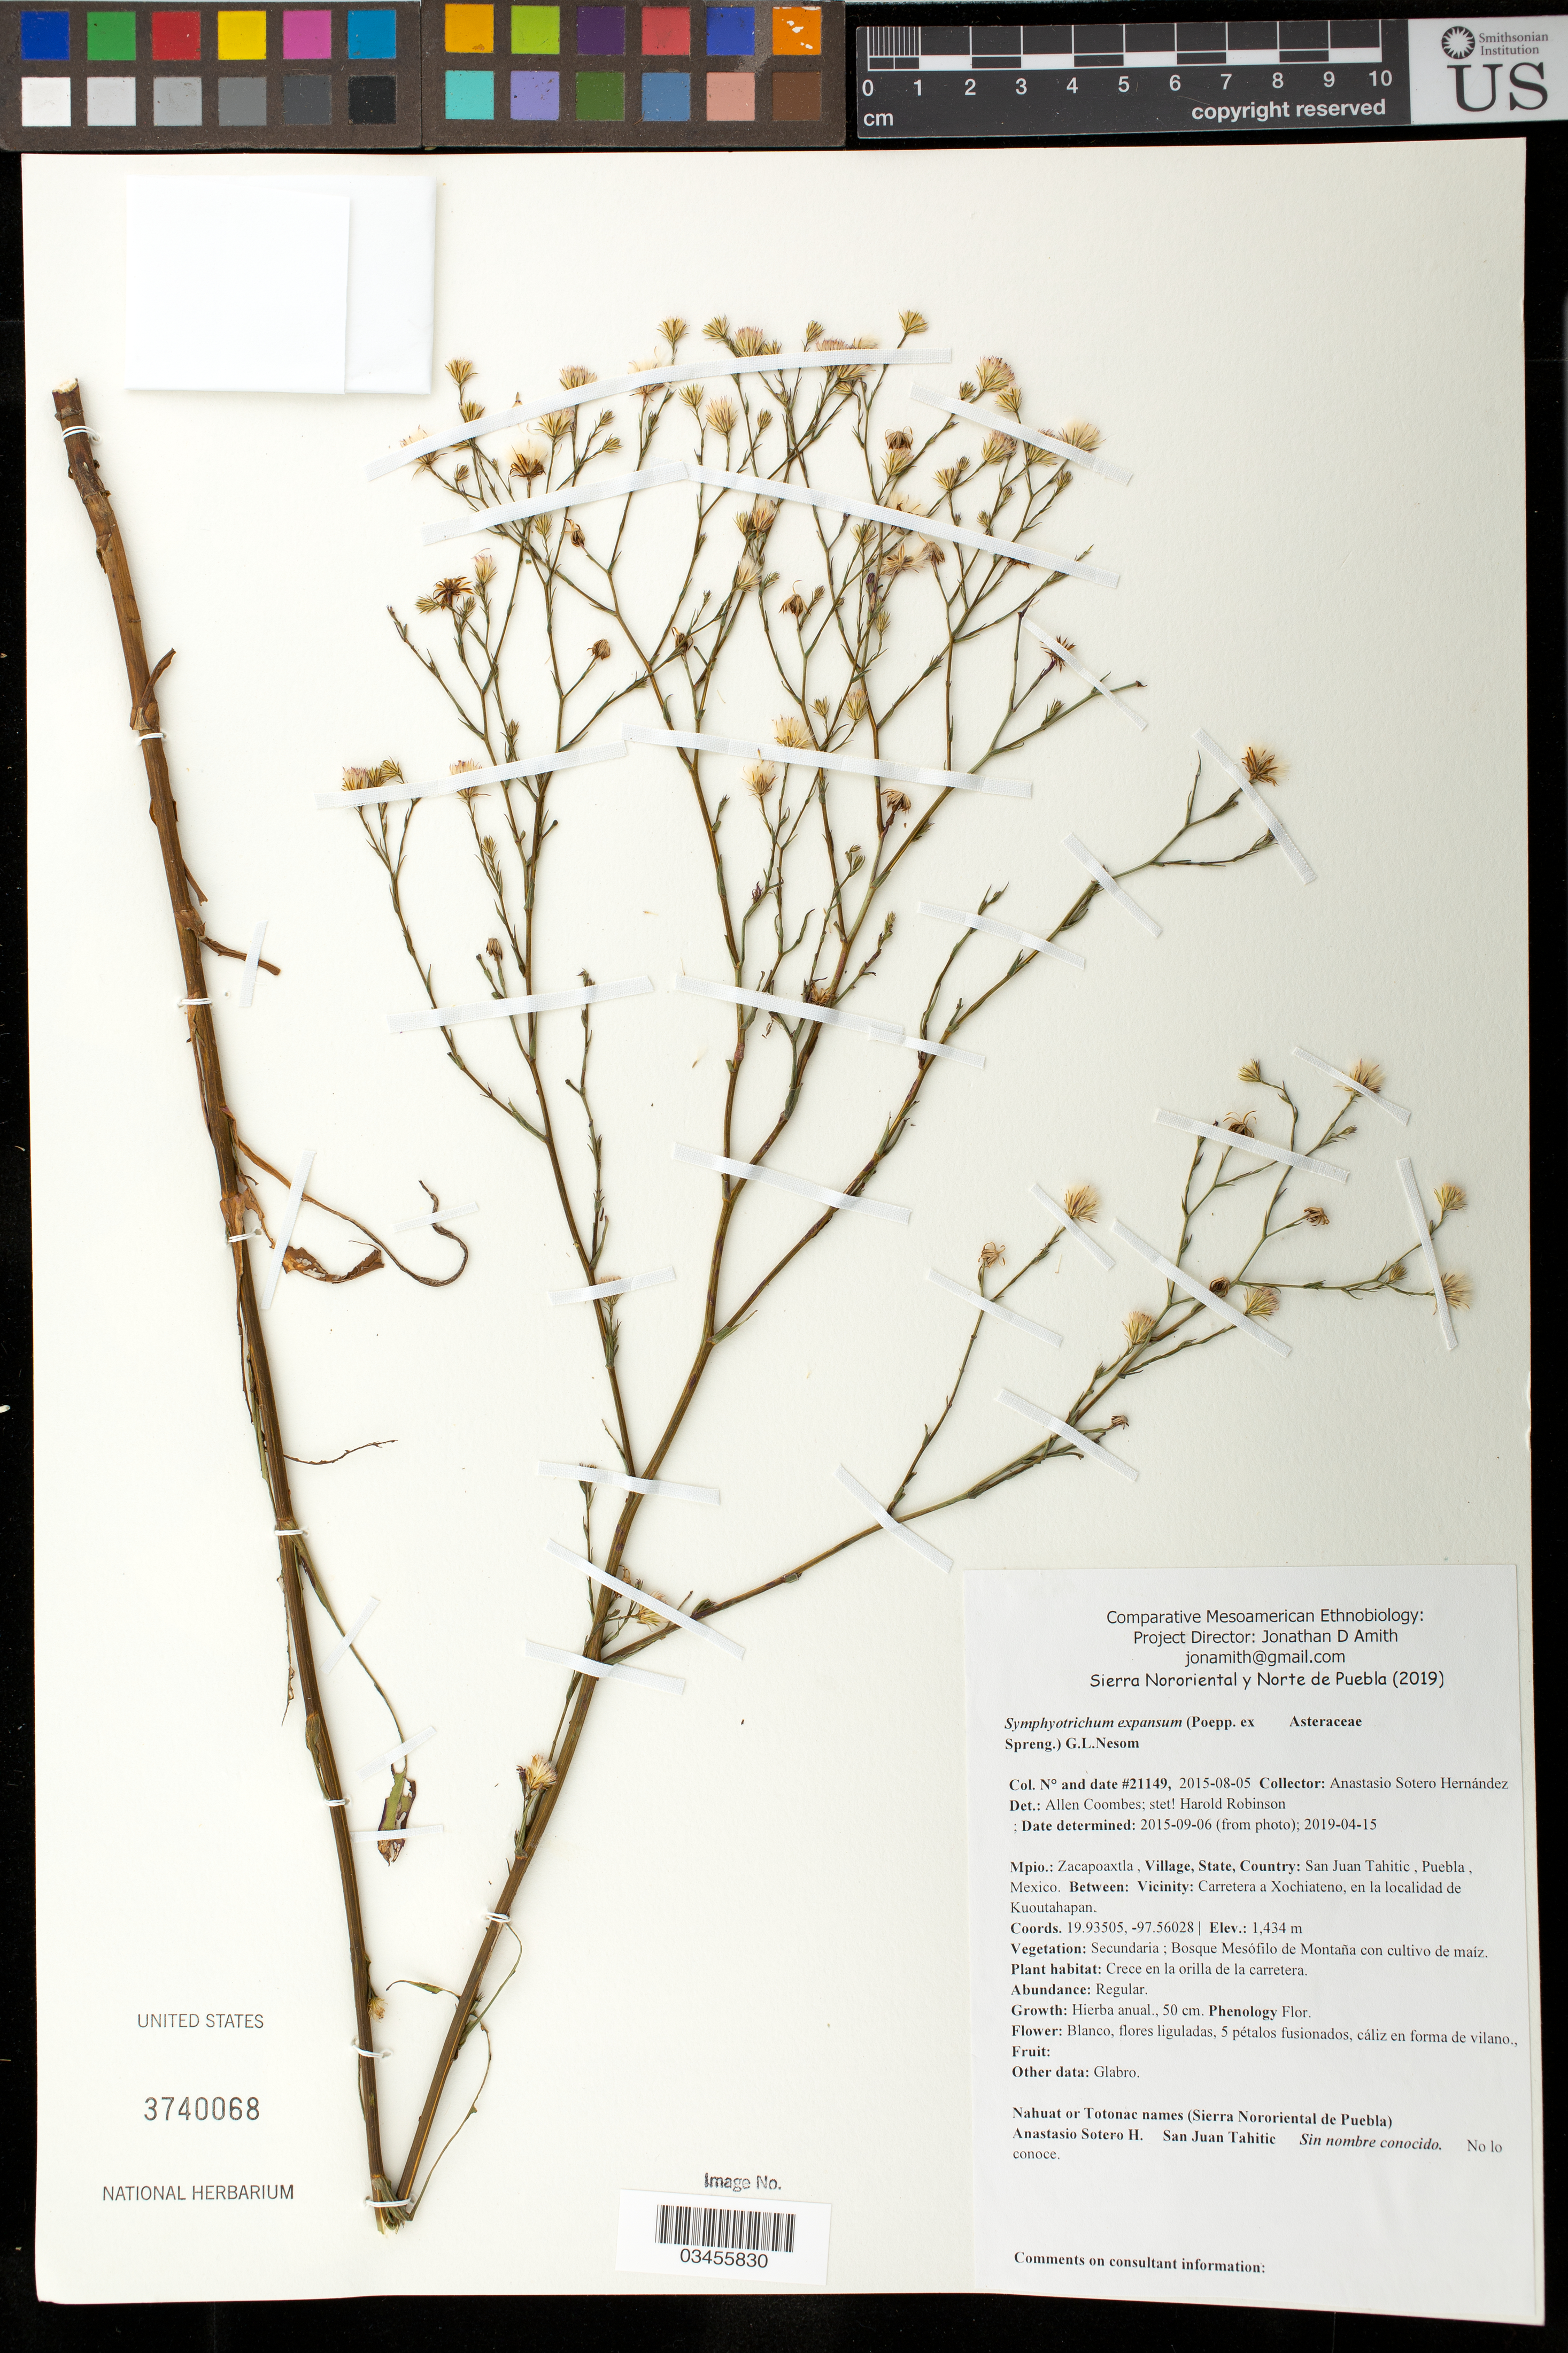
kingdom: Plantae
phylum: Tracheophyta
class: Magnoliopsida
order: Asterales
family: Asteraceae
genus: Symphyotrichum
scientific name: Symphyotrichum expansum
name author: (Poepp. ex Spreng.) G.L. Nesom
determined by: Robinson, Harold E., (US)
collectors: A. Sotero H.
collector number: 21149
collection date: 2015-08-05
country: México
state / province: Puebla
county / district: Zacapoaxtla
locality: PUEBLO: San Juan Tahitic; LOCALIDAD EXACTA: Carretera a Xochiateno, en la localidad de Kuoutahapan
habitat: Bosque mesófilo de montaña con cultivo de maíz | Crece en la orilla de la carretera.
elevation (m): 1434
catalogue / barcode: US 3740068